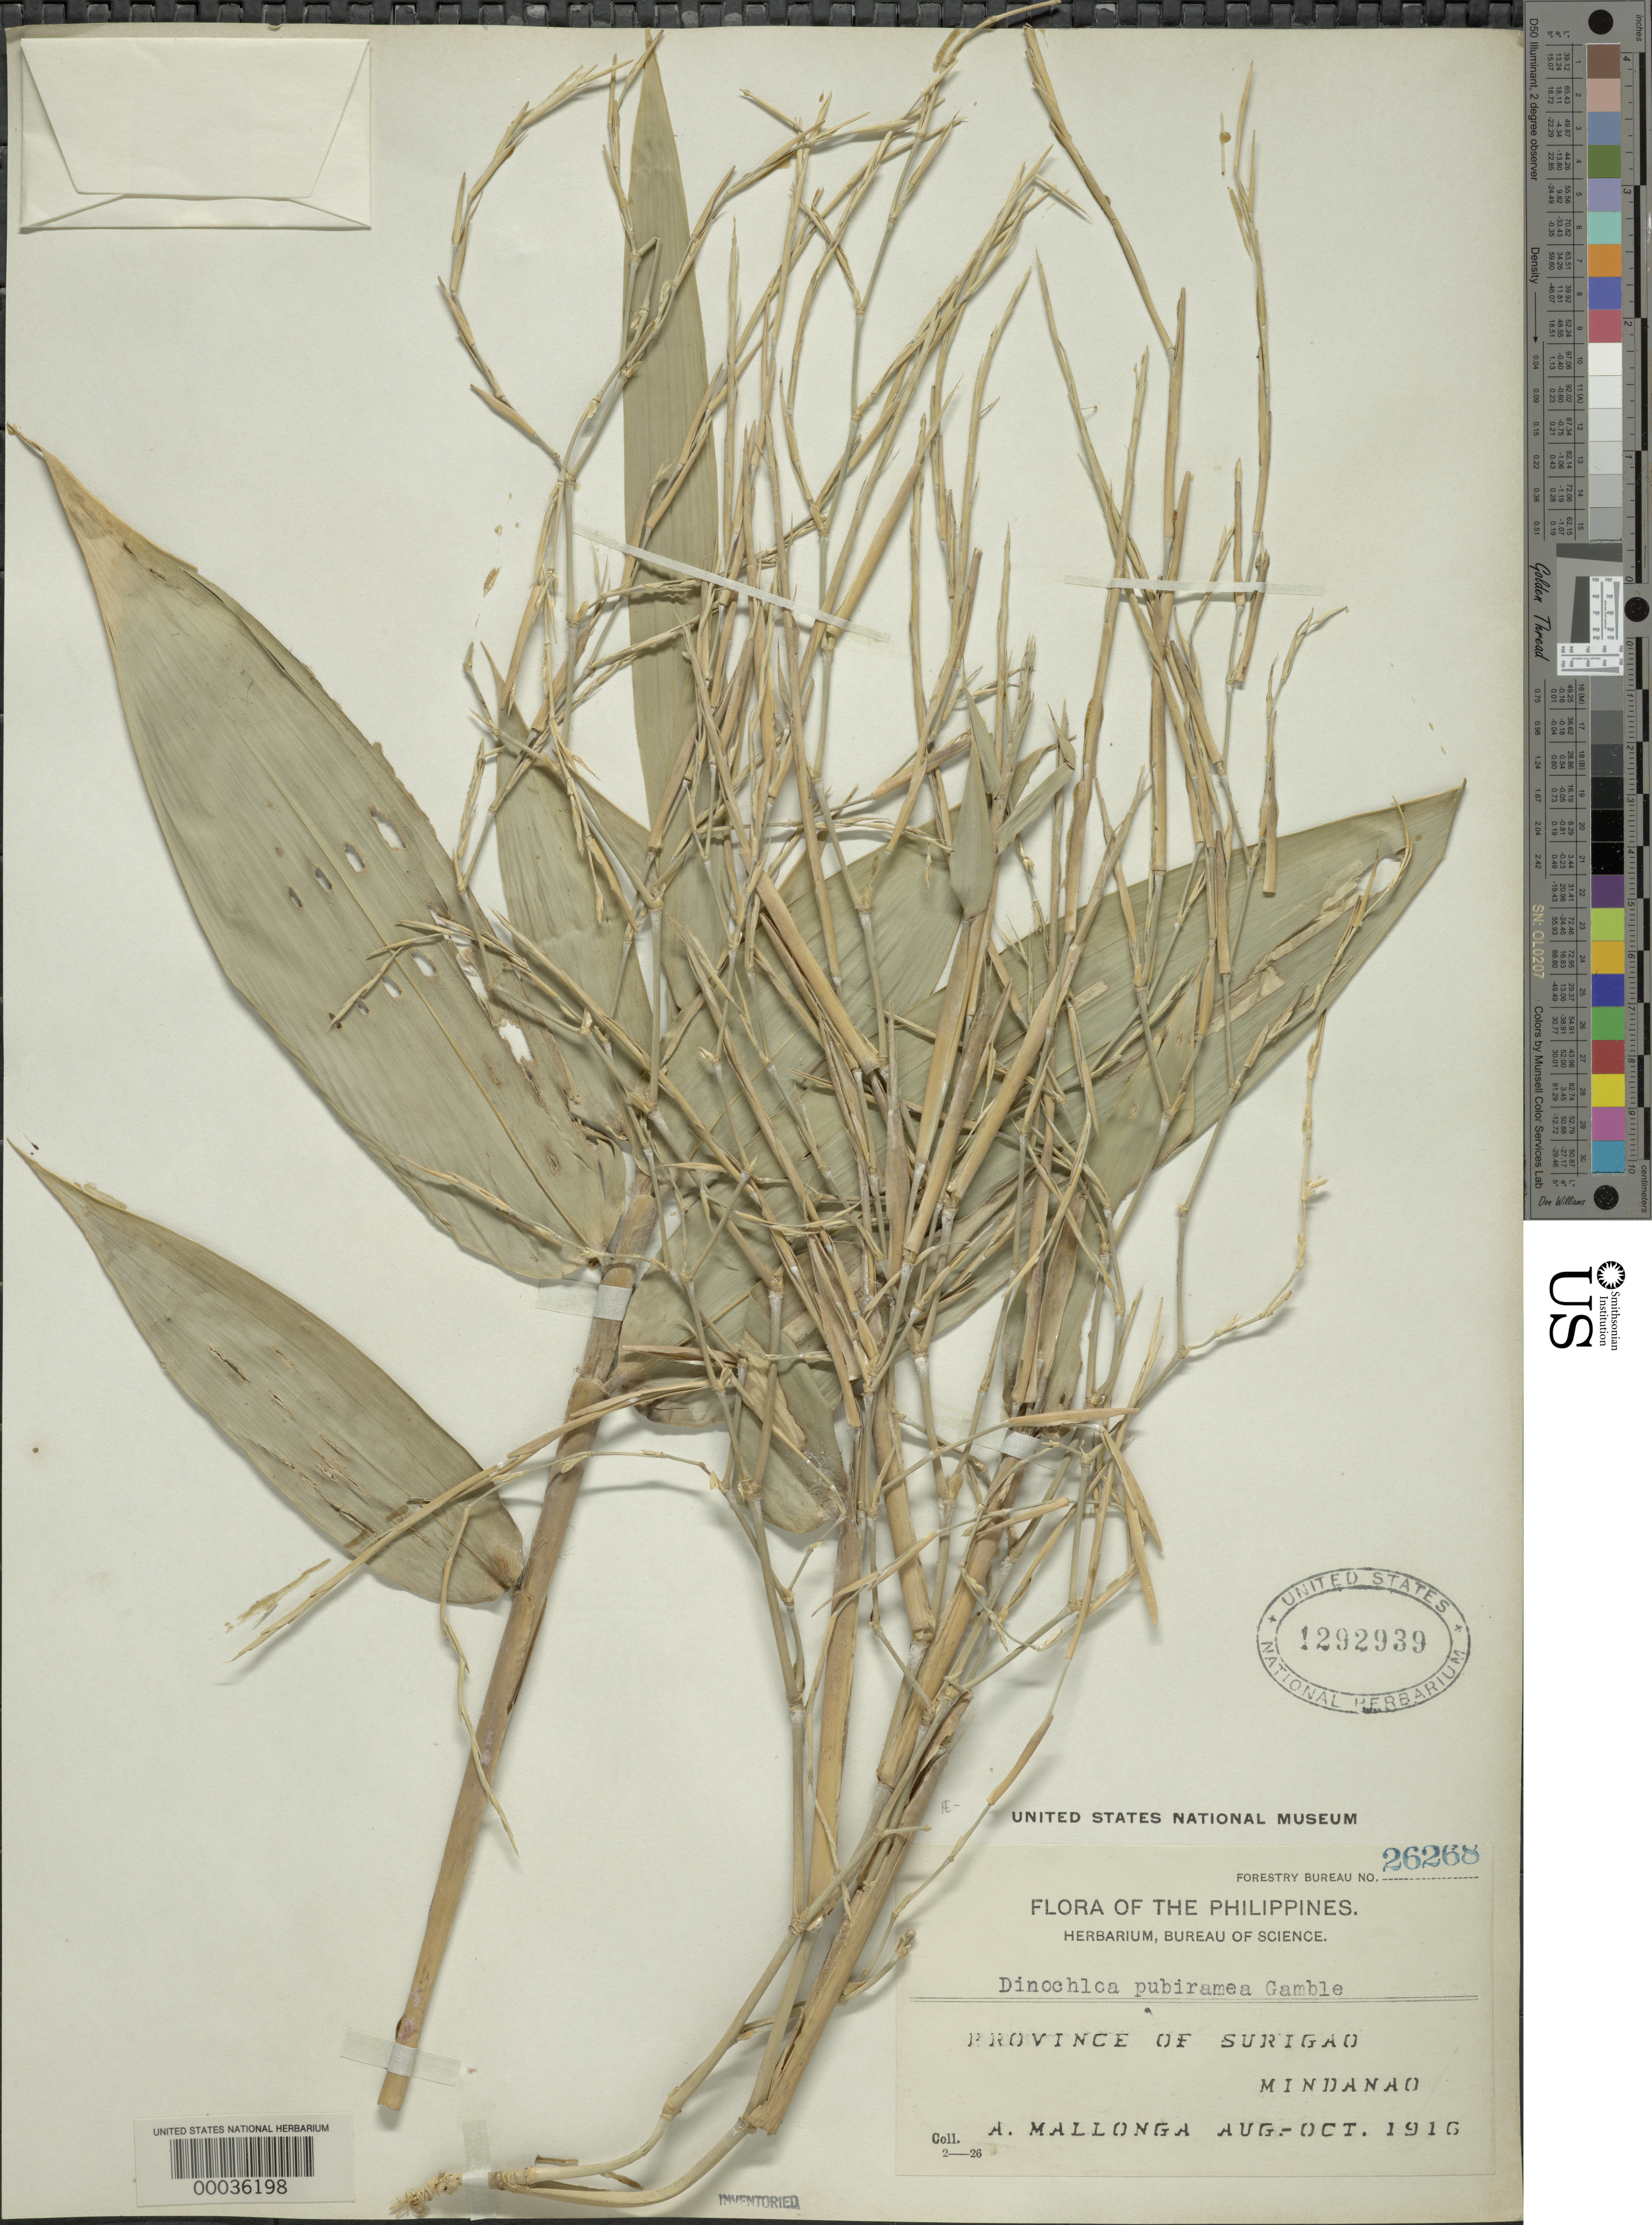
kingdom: Plantae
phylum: Tracheophyta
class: Liliopsida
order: Poales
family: Poaceae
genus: Dinochloa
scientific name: Dinochloa pubiramea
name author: Merr. ex Gamble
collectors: A. Mallonga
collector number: Pfb 26268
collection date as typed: Aug 1916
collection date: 1916-08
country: Philippines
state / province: Caraga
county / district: Surigao del Norte / Surigao del Sur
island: Mindanao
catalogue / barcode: US 1292939